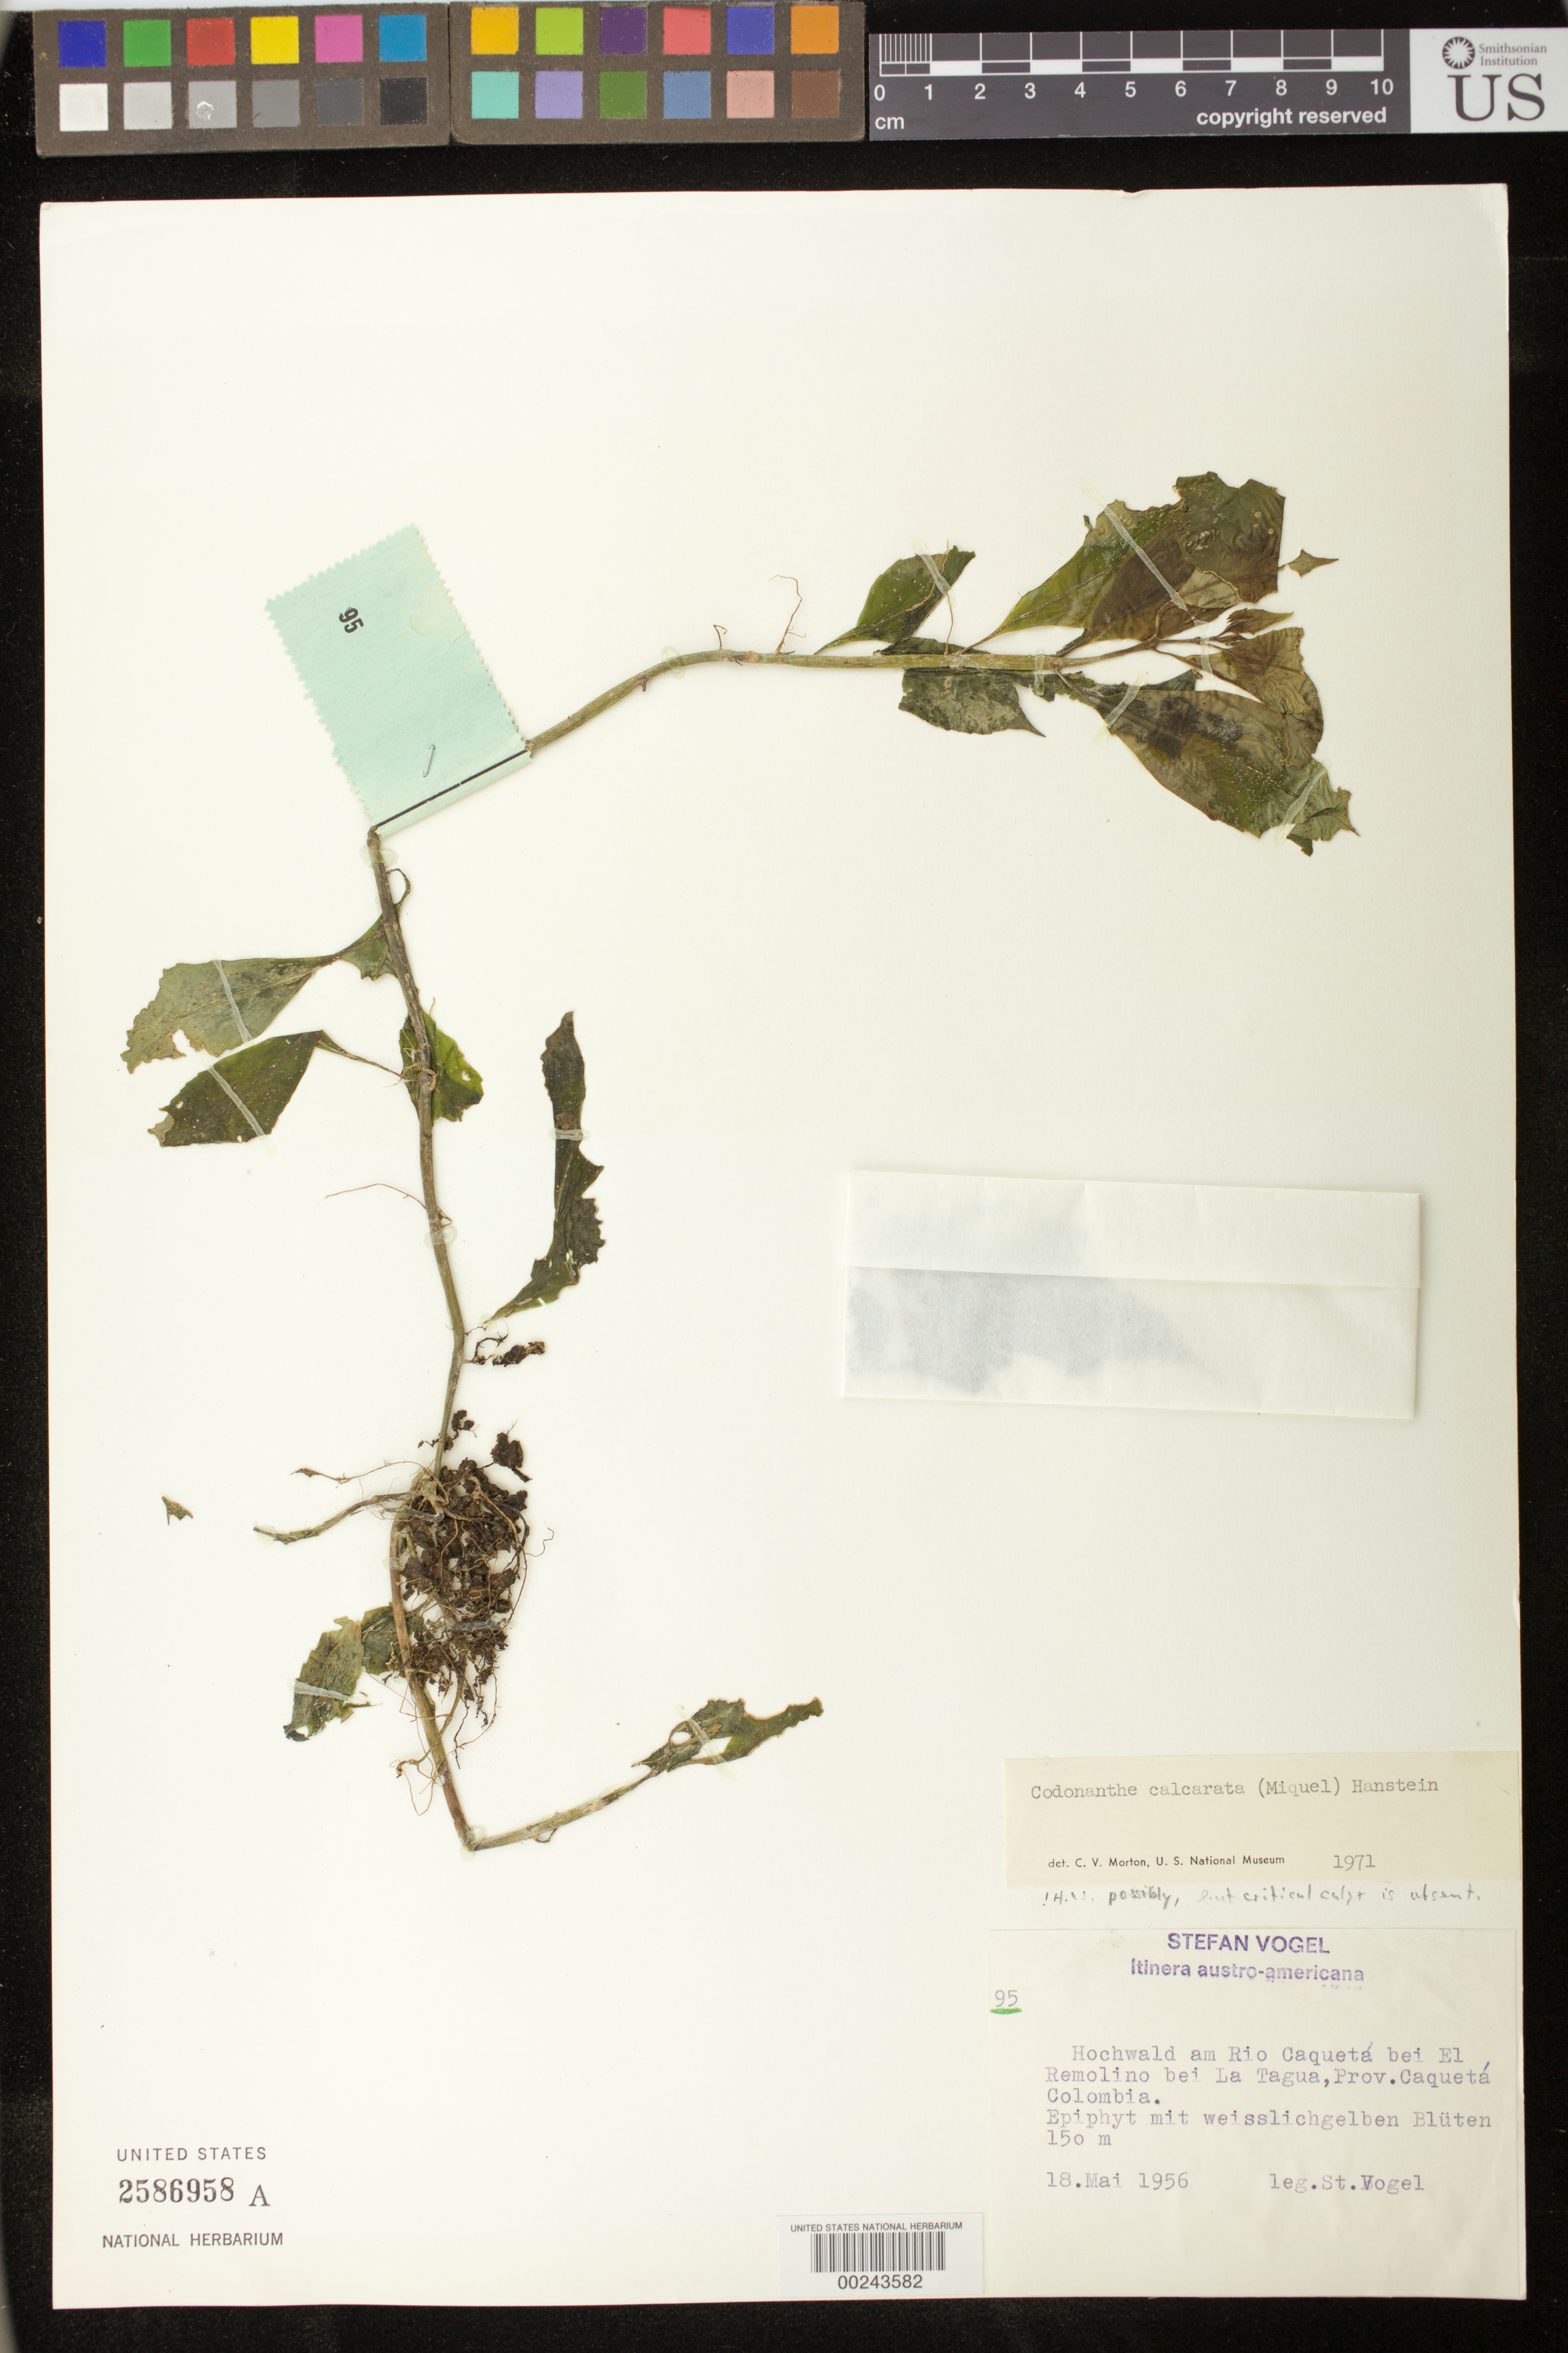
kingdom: Plantae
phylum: Tracheophyta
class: Magnoliopsida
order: Lamiales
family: Gesneriaceae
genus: Codonanthe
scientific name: Codonanthe sp.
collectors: S. Vogel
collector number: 95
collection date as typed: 18 May 1956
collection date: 1956-05-18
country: Colombia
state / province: Caquetá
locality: On Rio Caqueta by El Remolino by Rio La Tagua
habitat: Tall forest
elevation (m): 150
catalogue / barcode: US 2586958A